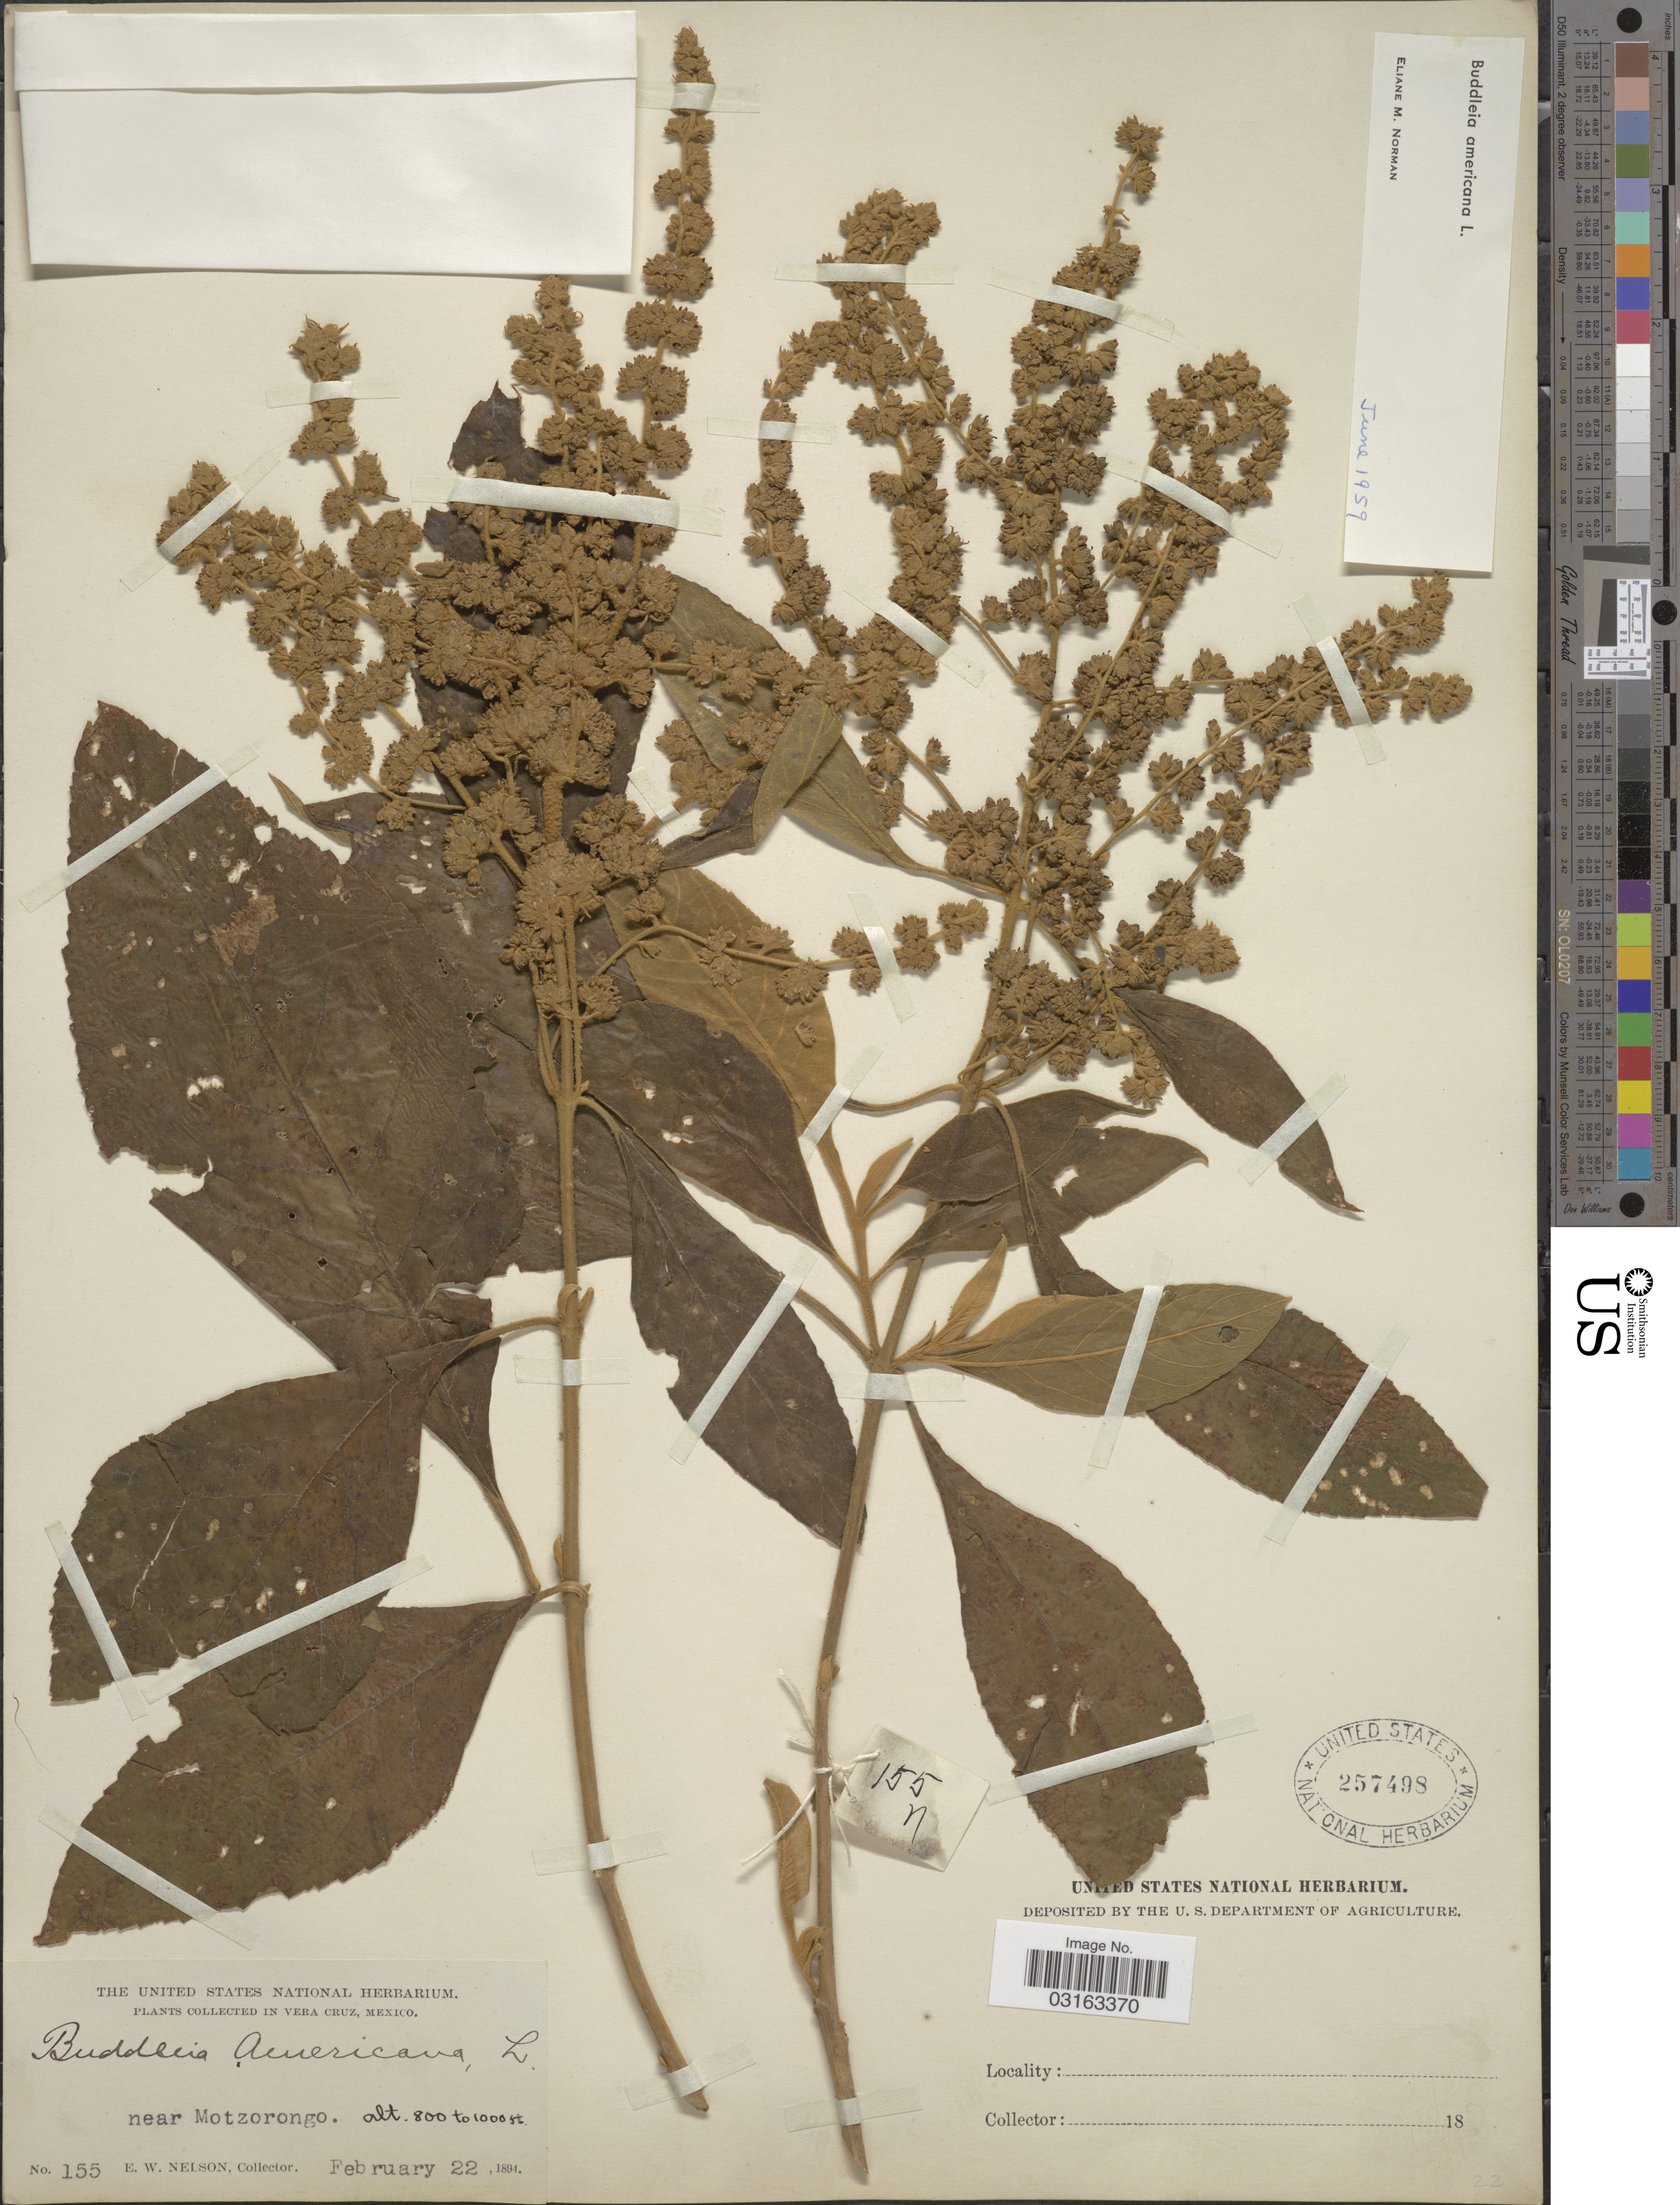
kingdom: Plantae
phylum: Tracheophyta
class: Magnoliopsida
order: Lamiales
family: Scrophulariaceae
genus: Buddleja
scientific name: Buddleja americana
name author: L.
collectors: E. W. Nelson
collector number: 155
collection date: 1894-02-22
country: Mexico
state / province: Veracruz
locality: In Vera Cruz. Near Motzorongo.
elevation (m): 244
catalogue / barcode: US 257498